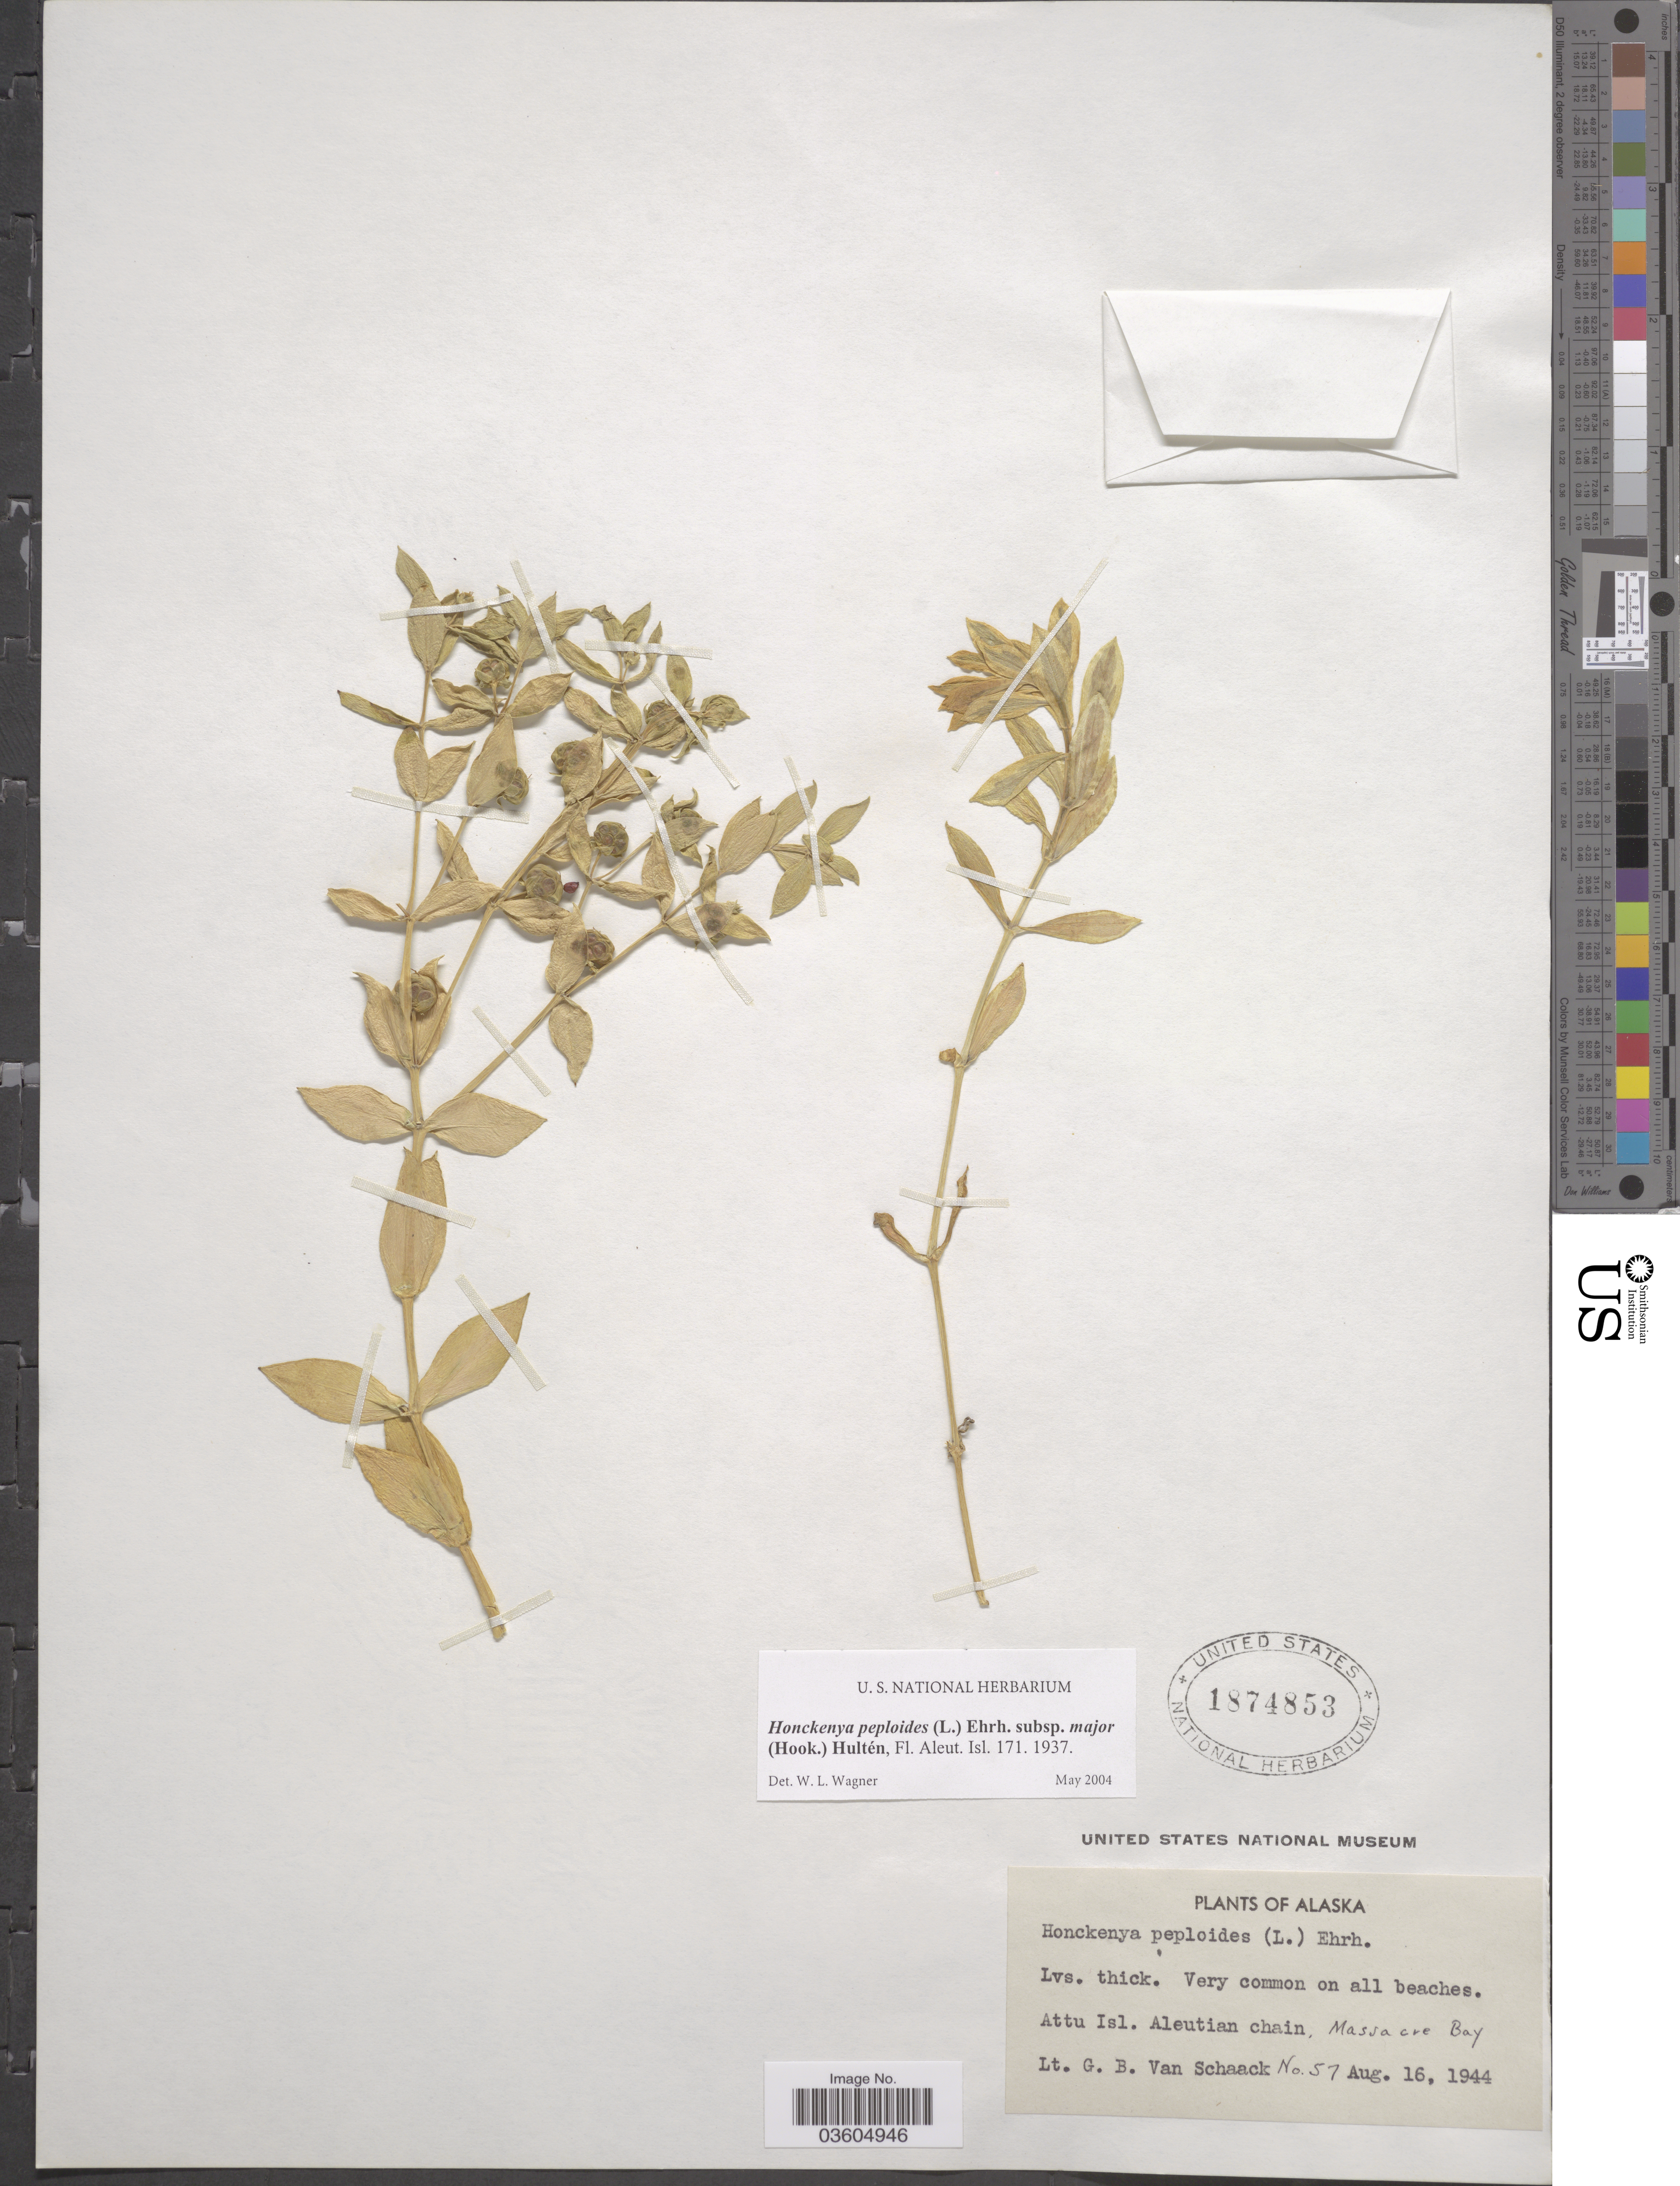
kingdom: Plantae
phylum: Tracheophyta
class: Magnoliopsida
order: Caryophyllales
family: Caryophyllaceae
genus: Honckenya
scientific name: Honckenya peploides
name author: (L.) Ehrh.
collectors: G. Van Schaack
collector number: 57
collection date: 1944-08-16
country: United States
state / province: Alaska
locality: Attu Isl. Aleutian chain, Massacre Bay.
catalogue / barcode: US 1874853